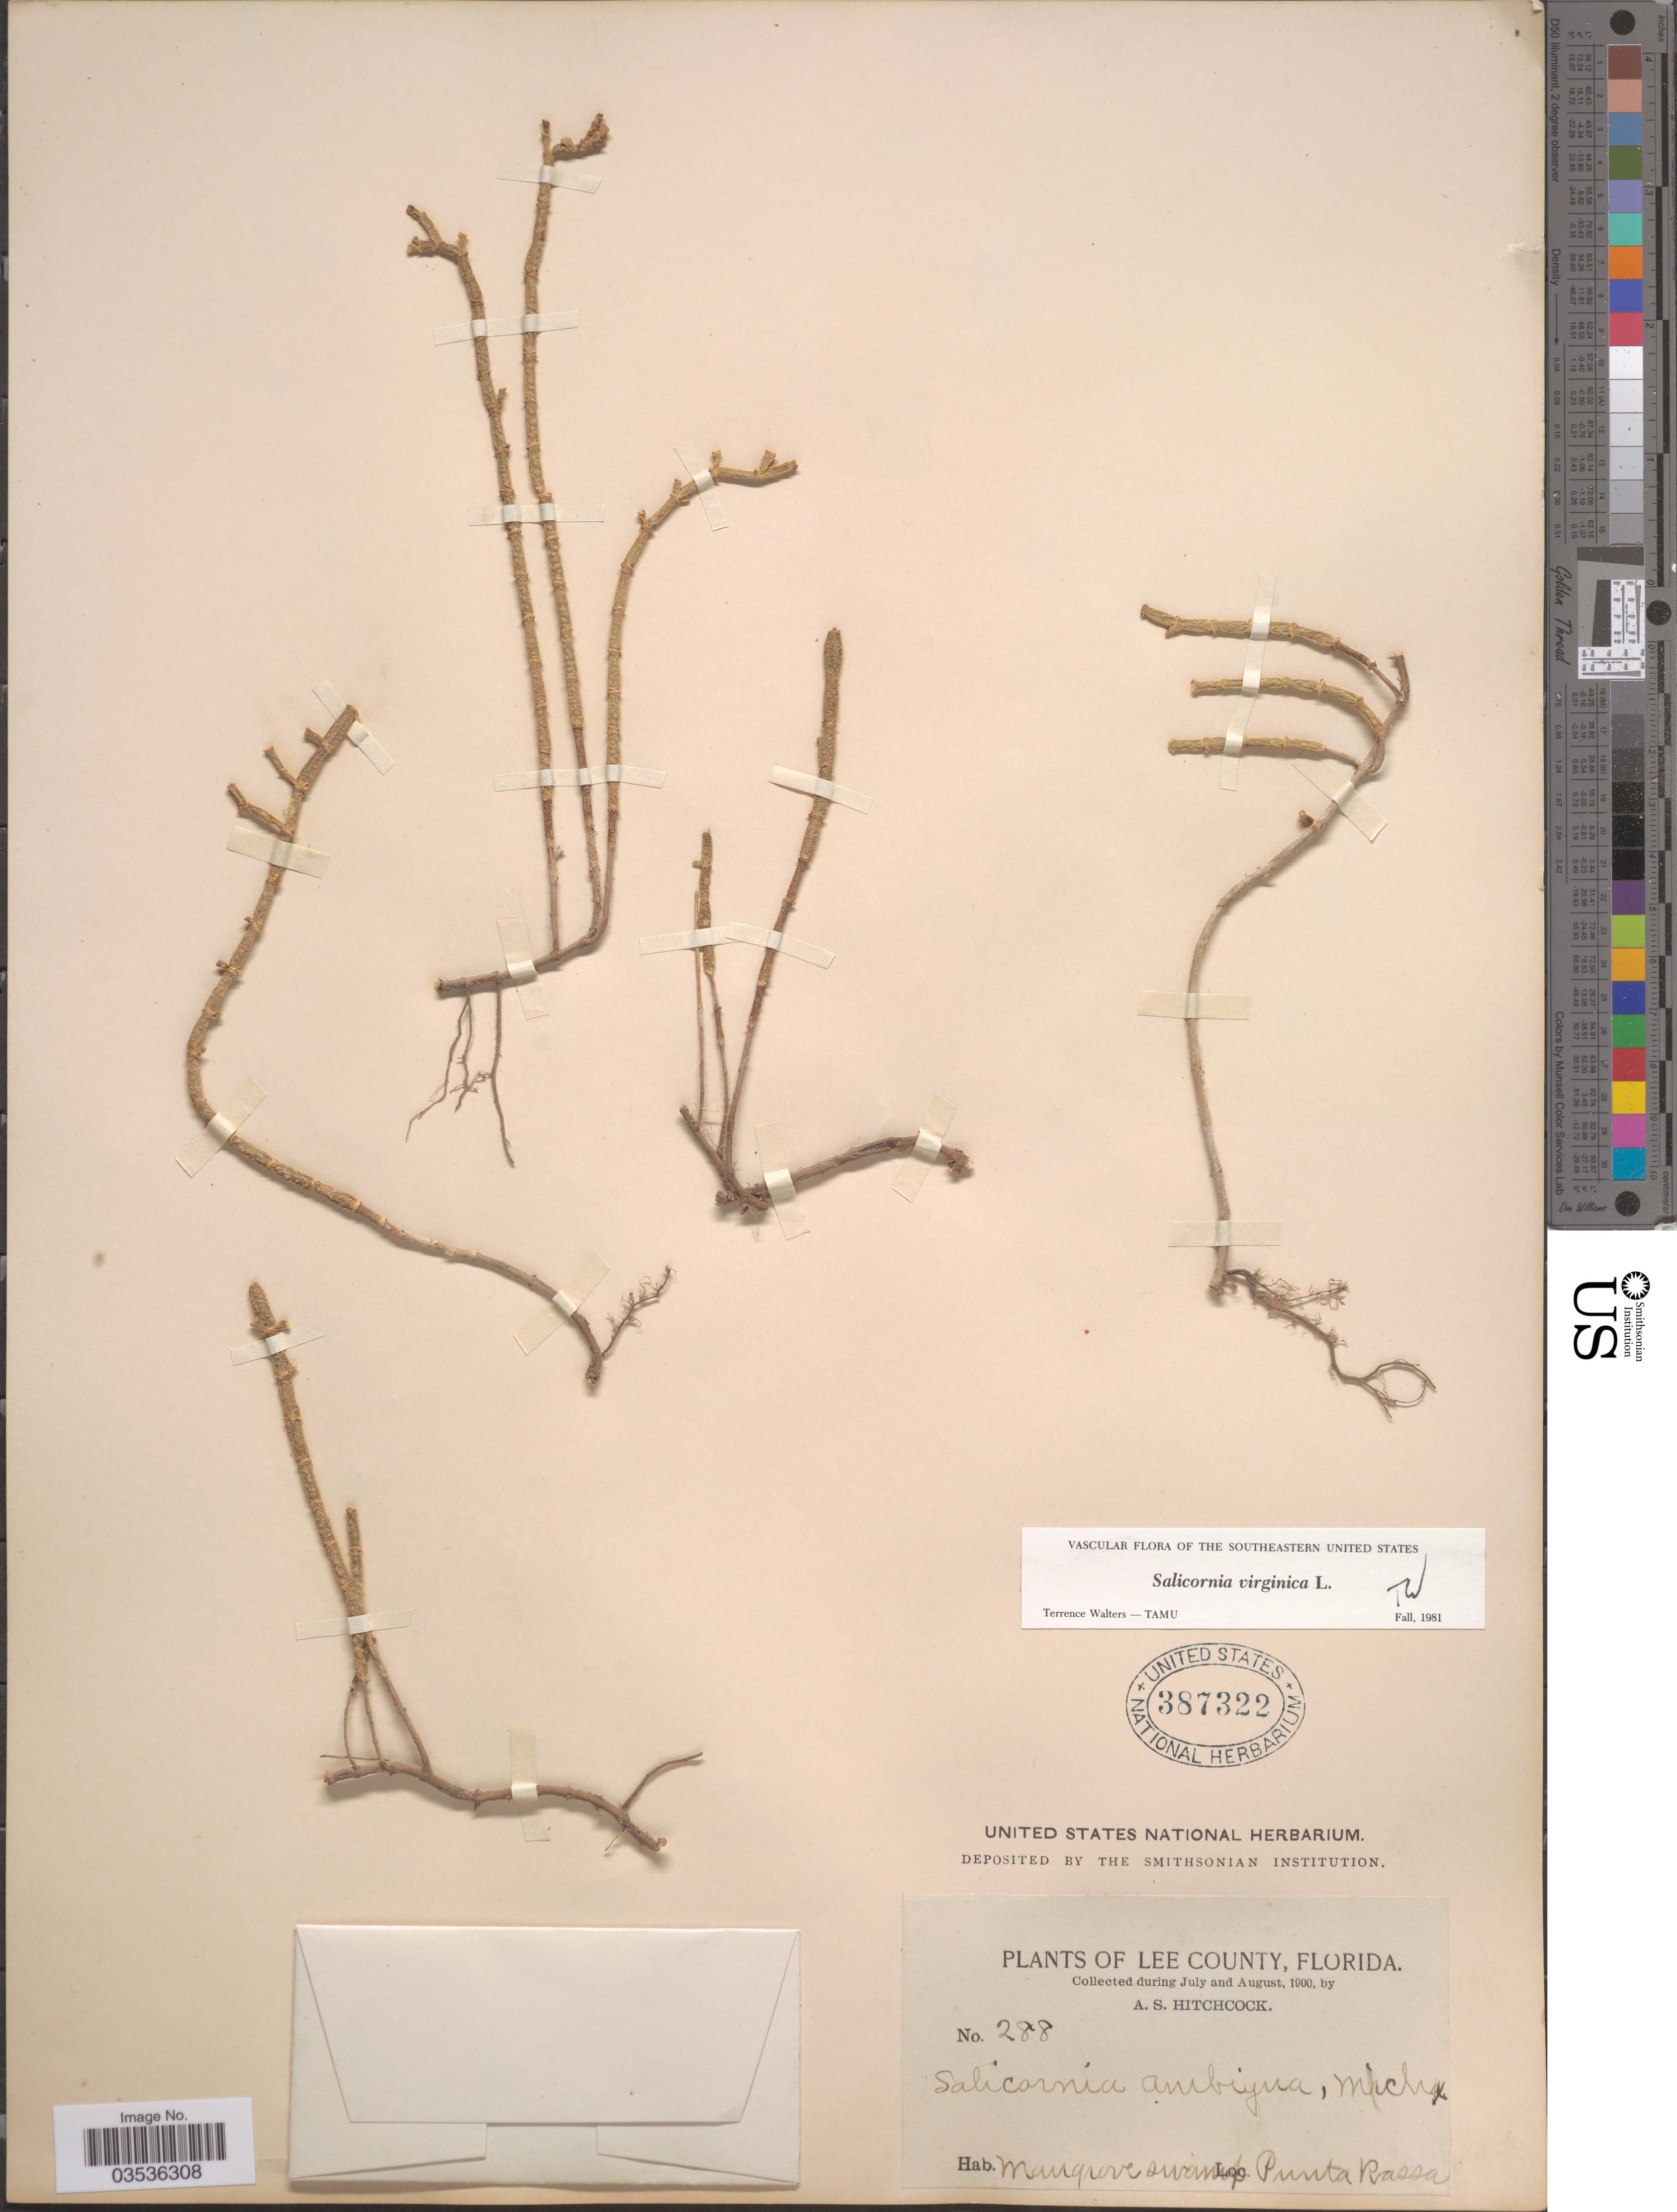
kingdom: Plantae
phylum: Tracheophyta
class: Magnoliopsida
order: Caryophyllales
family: Amaranthaceae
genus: Salicornia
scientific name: Salicornia ambigua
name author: Michx.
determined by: Strong, Mark T., (BOT), Smithsonian Institution - National Museum of Natural History (UNITED STATES)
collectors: A. S. Hitchcock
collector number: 288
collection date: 1900-07/1900-08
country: United States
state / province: Florida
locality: Lee County. Mangrove Swamp, Punta Rassa.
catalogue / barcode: US 387322